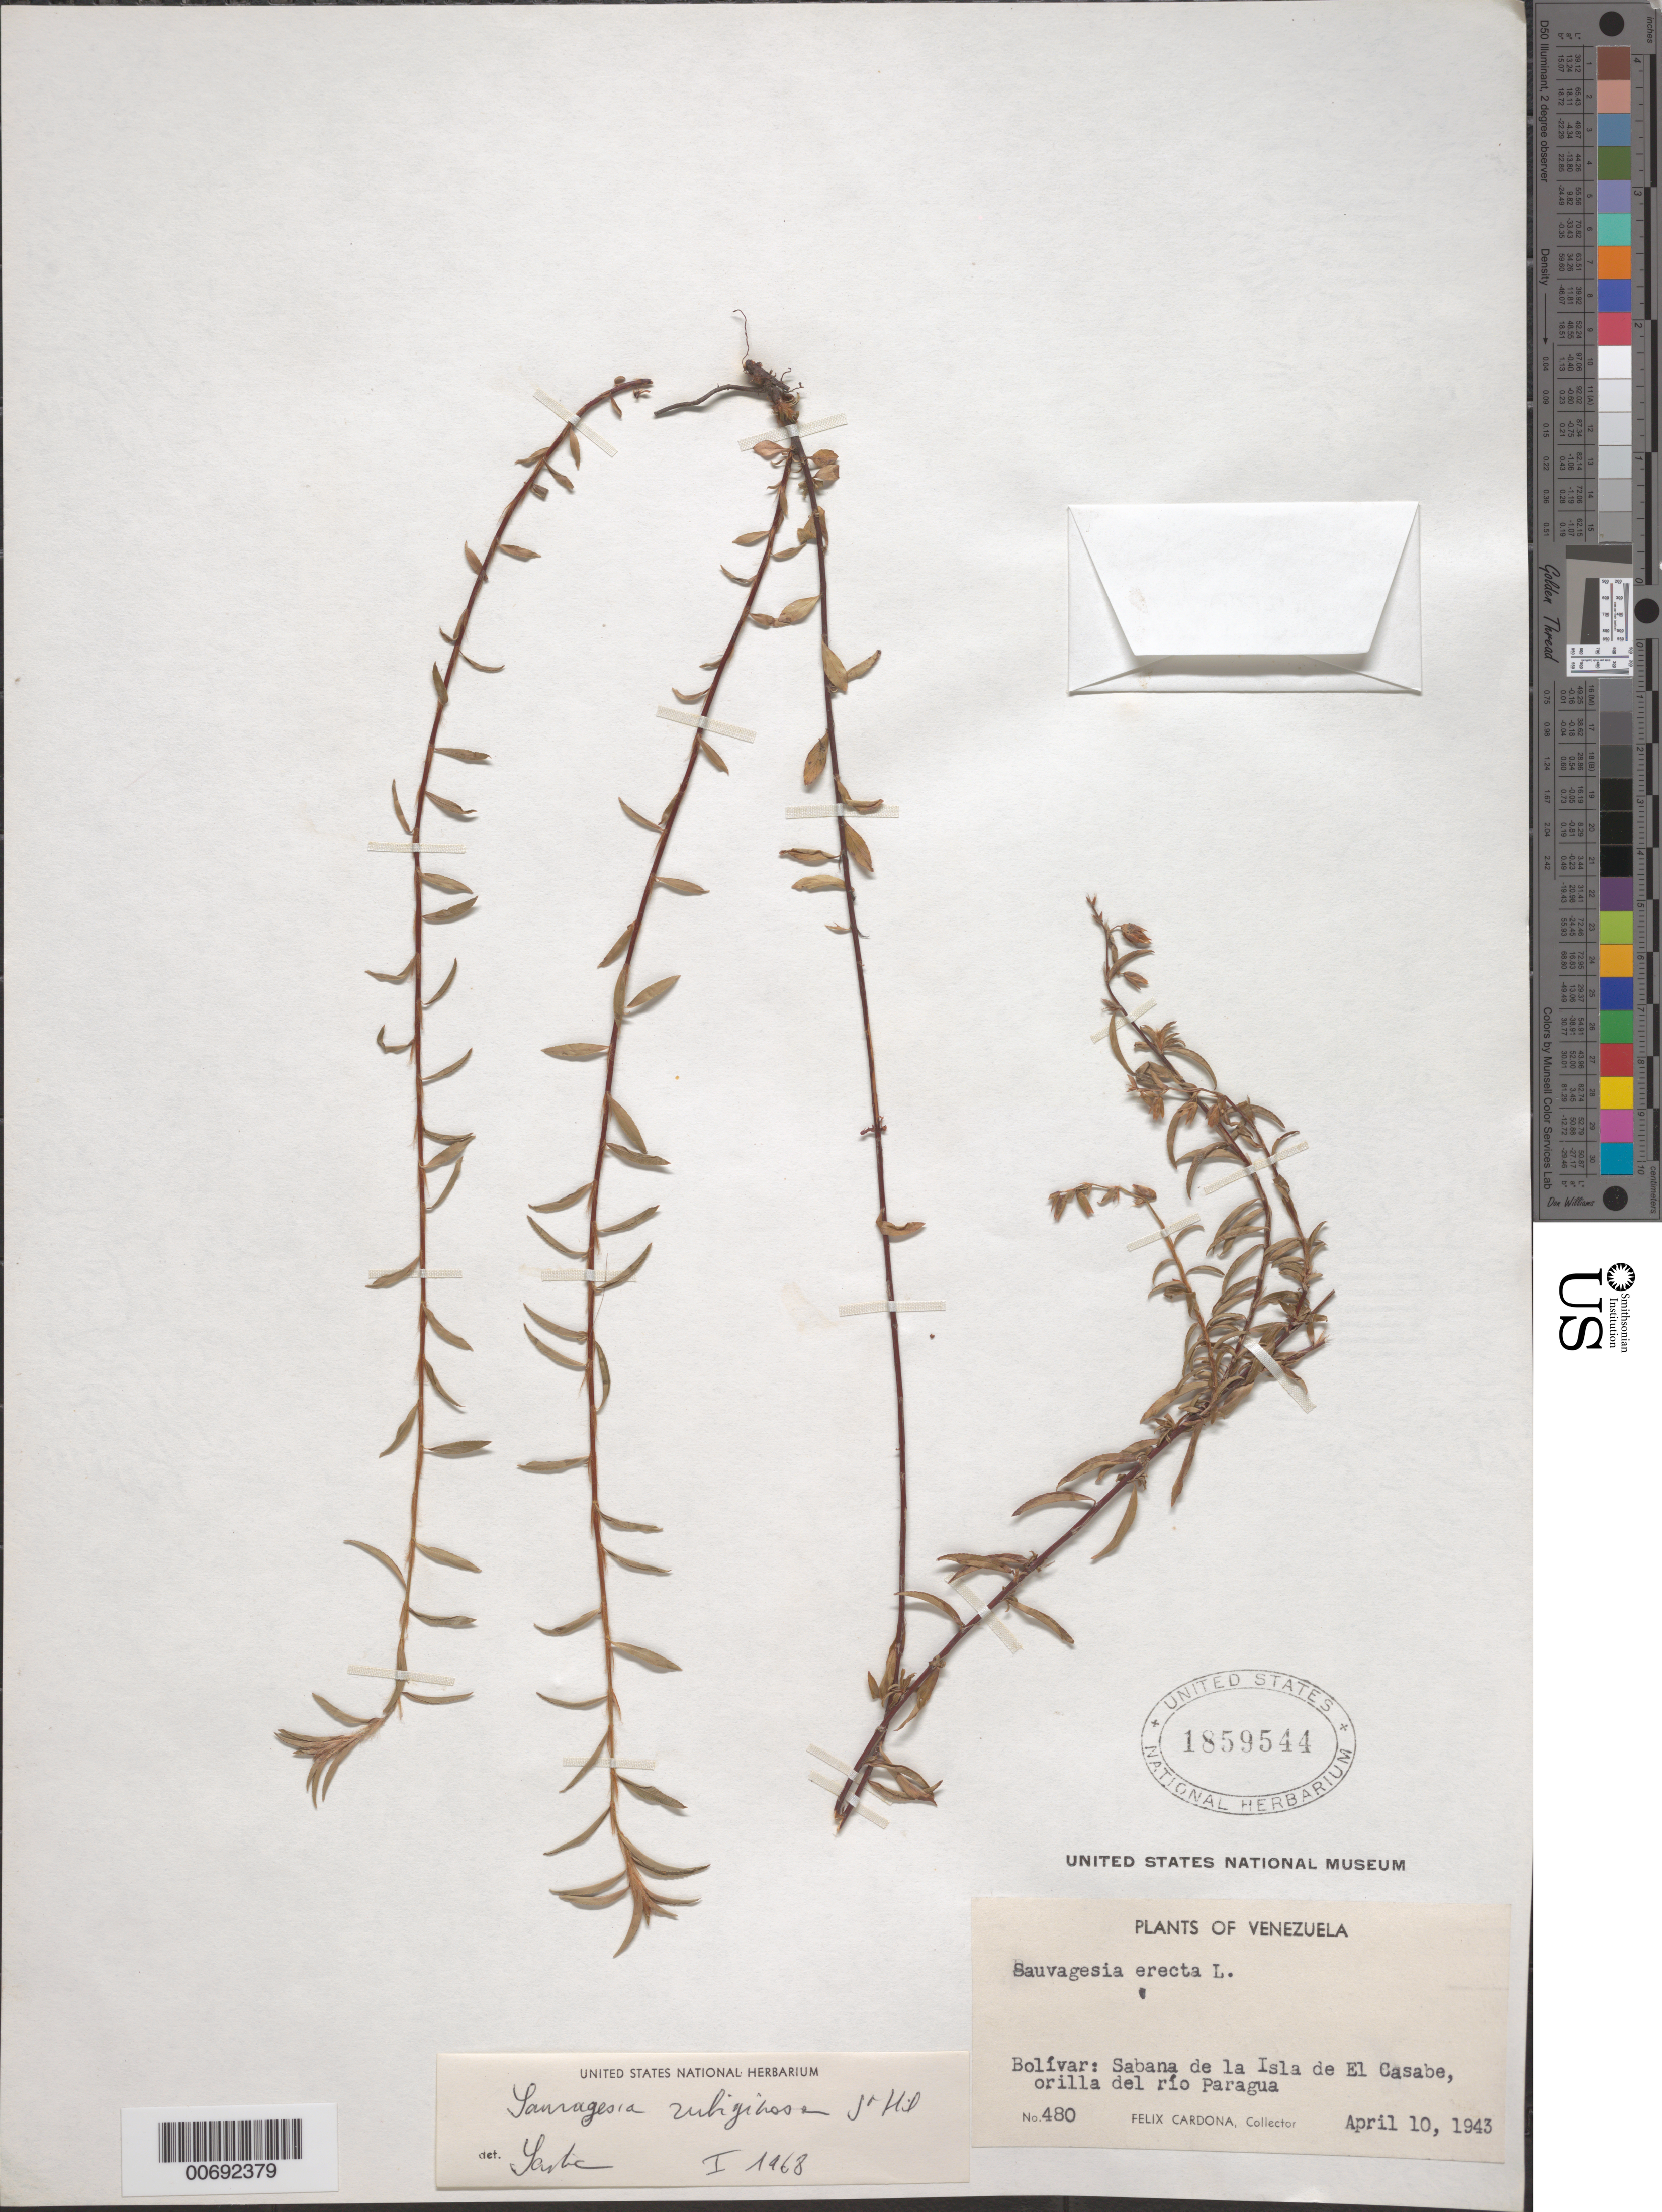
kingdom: Plantae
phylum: Tracheophyta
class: Magnoliopsida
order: Malpighiales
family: Ochnaceae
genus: Sauvagesia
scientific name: Sauvagesia rubiginosa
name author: A. St.-Hil.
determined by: Sastre, C. H. L.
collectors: F. Cardona Puig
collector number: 480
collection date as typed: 10-Apr-43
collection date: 1943-04-10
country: Venezuela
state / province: Bolívar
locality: Río Paragua, Isla El Casabe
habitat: Orillas del rio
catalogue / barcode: US 1859544